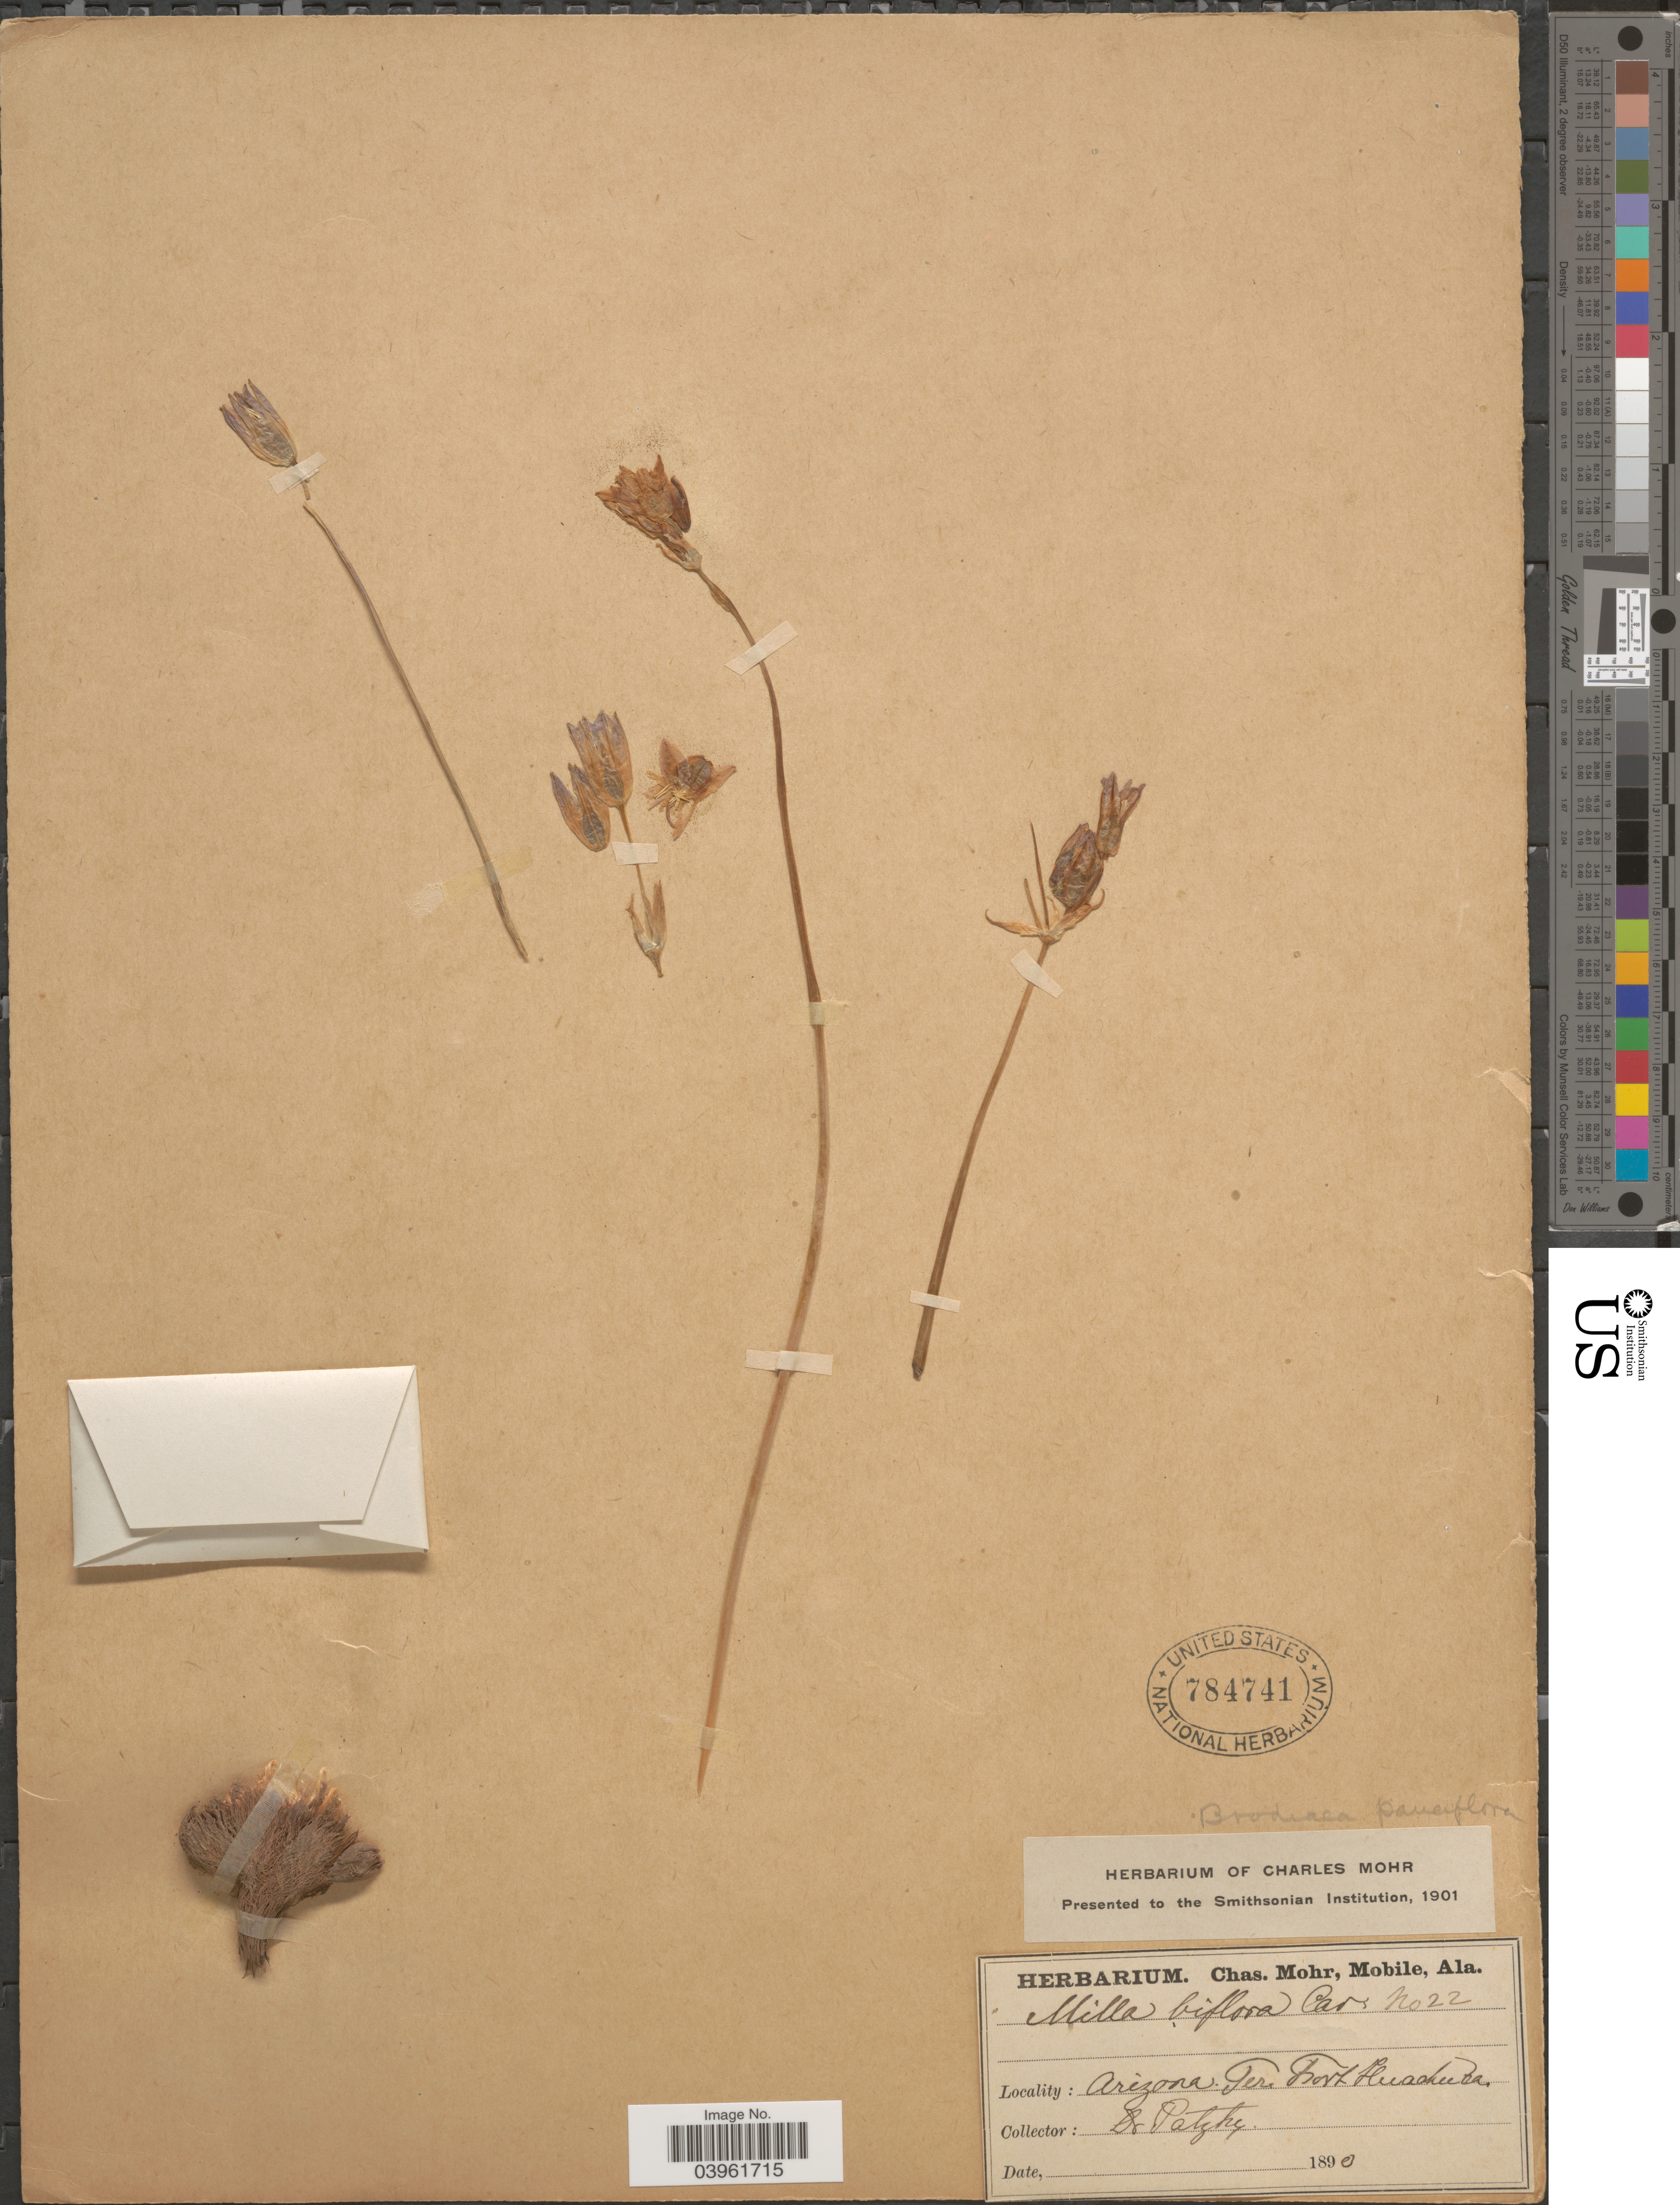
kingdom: Plantae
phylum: Tracheophyta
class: Liliopsida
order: Asparagales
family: Asparagaceae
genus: Milla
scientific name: Milla biflora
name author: Cav.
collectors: -. Patzky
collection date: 1890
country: United States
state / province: Arizona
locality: Arizona. Ter. Fort Huachuca.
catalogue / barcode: US 784741